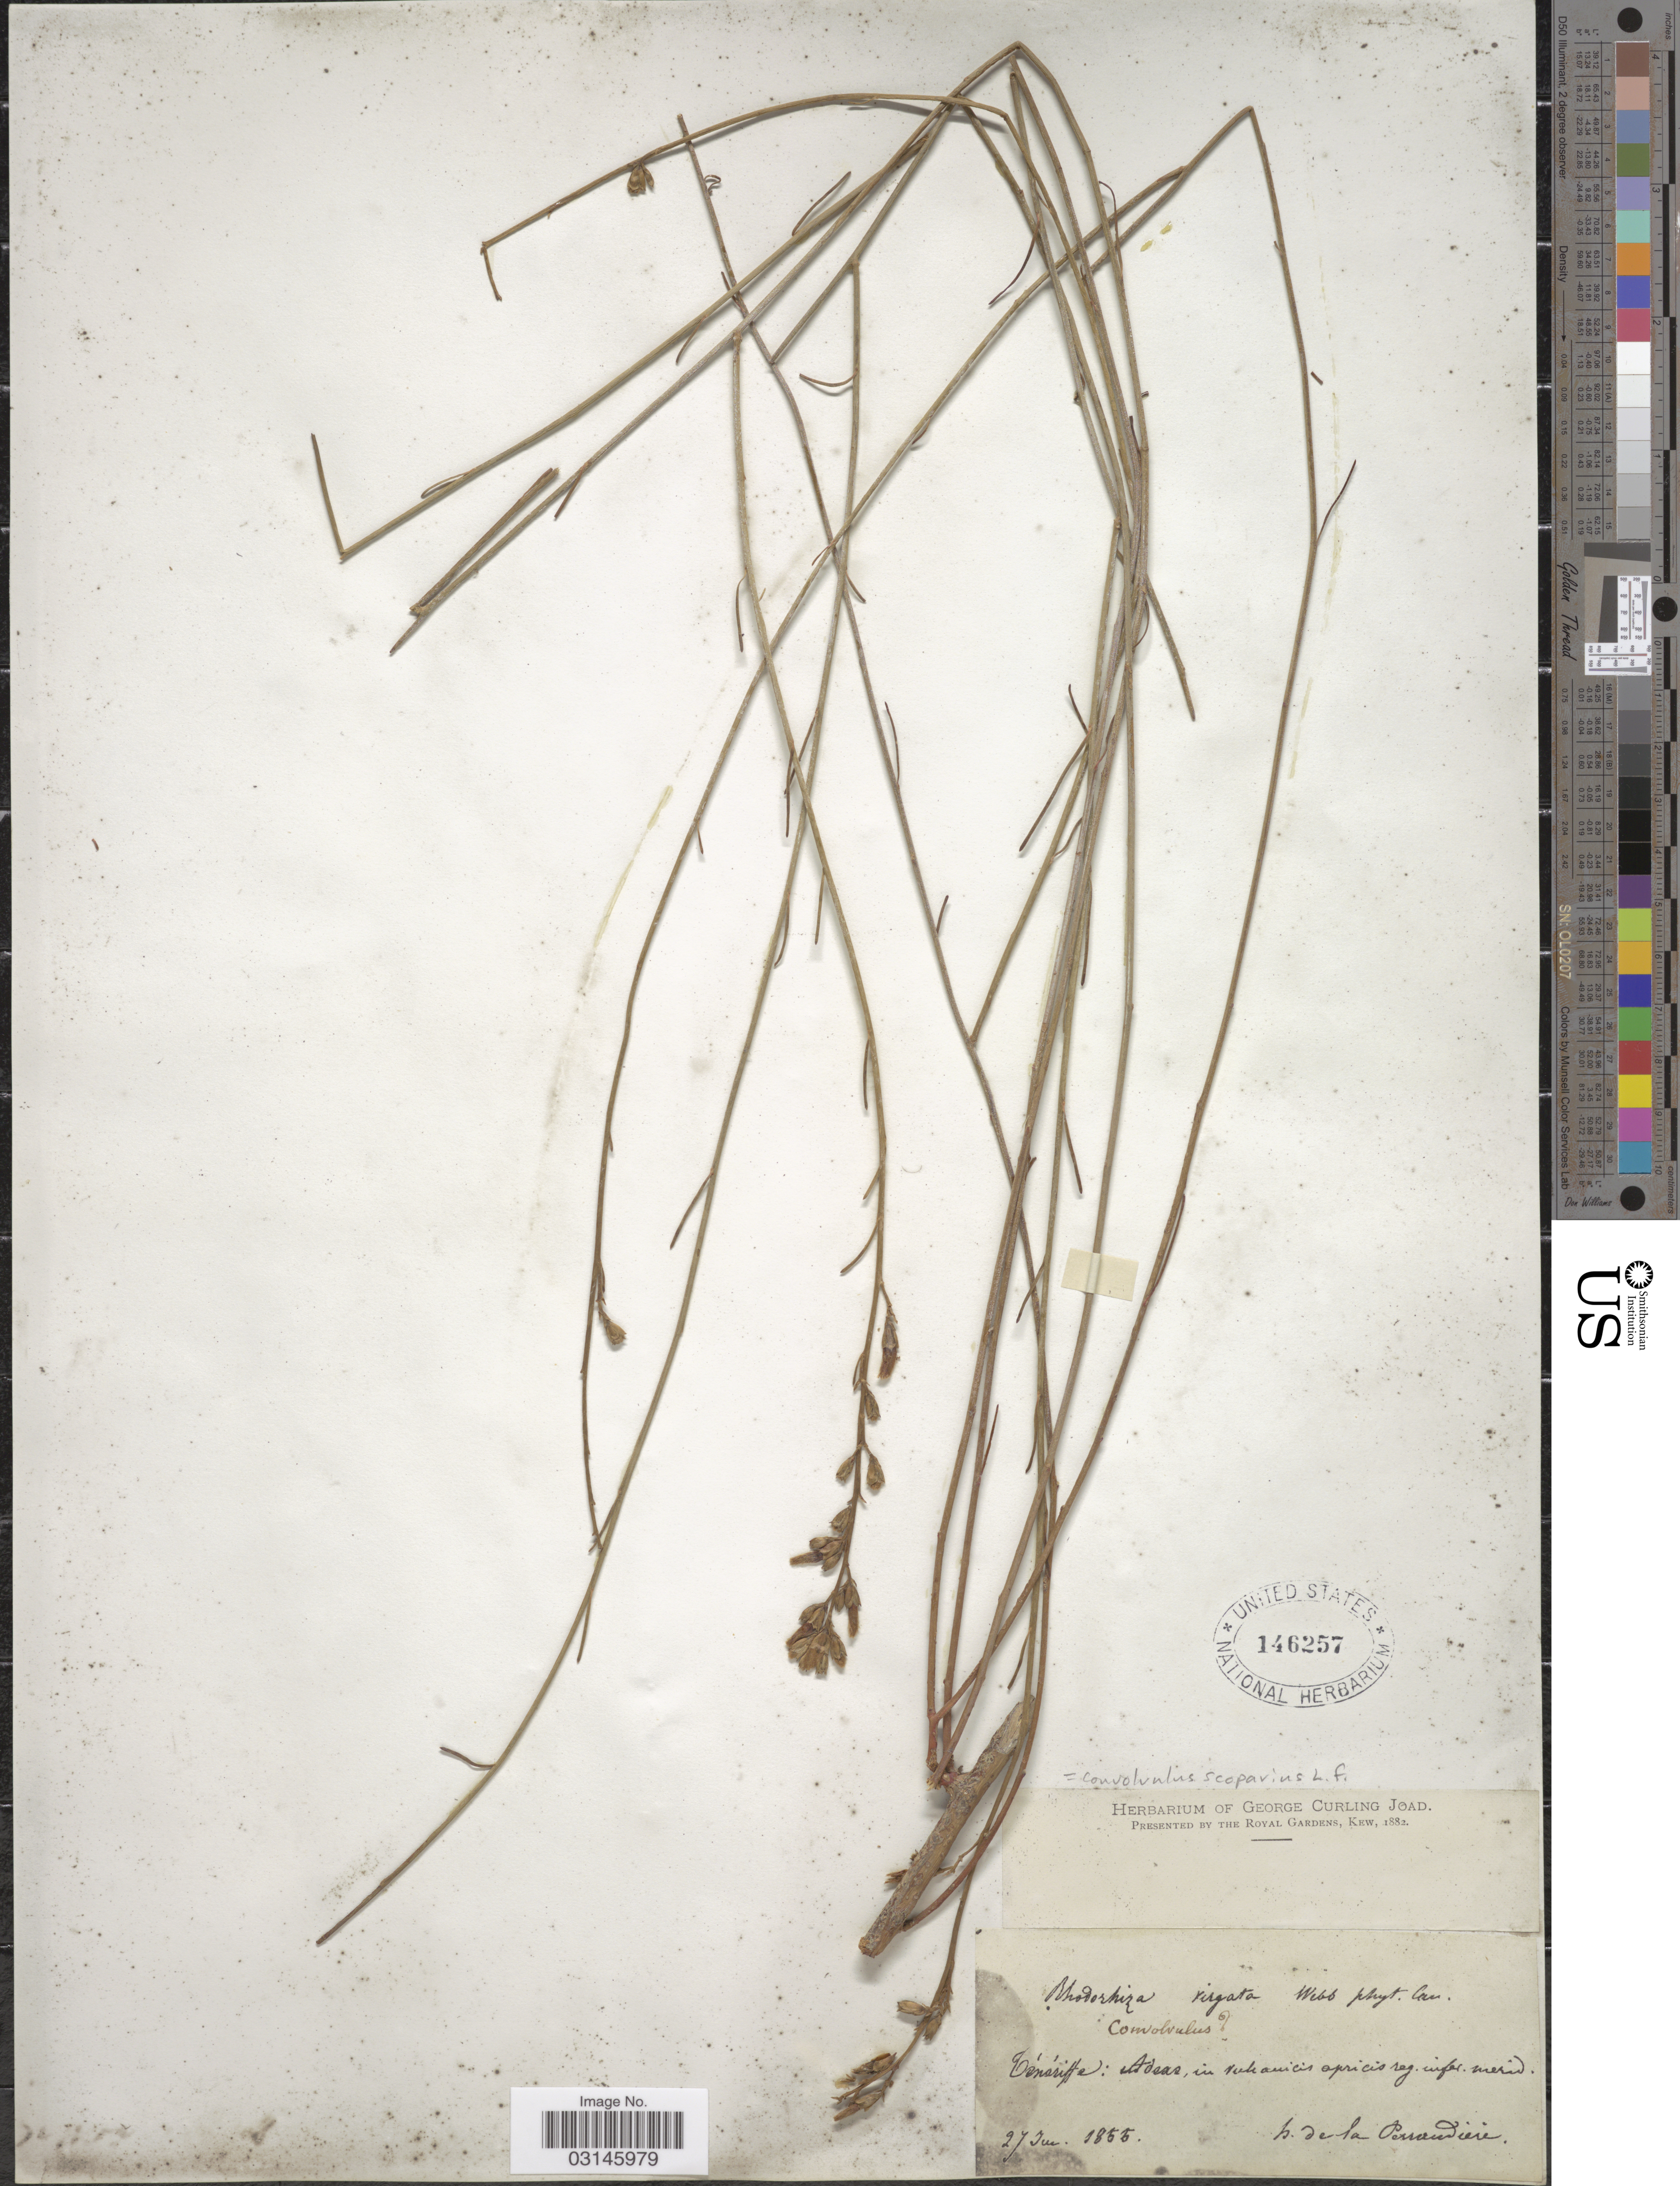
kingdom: Plantae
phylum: Tracheophyta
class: Magnoliopsida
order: Solanales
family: Convolvulaceae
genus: Convolvulus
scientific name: Convolvulus scoparius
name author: L. f.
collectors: H. de la Perraudière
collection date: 1855-06-27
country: Spain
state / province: Canarias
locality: Ténériffe: Adsas.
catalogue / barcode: US 146257